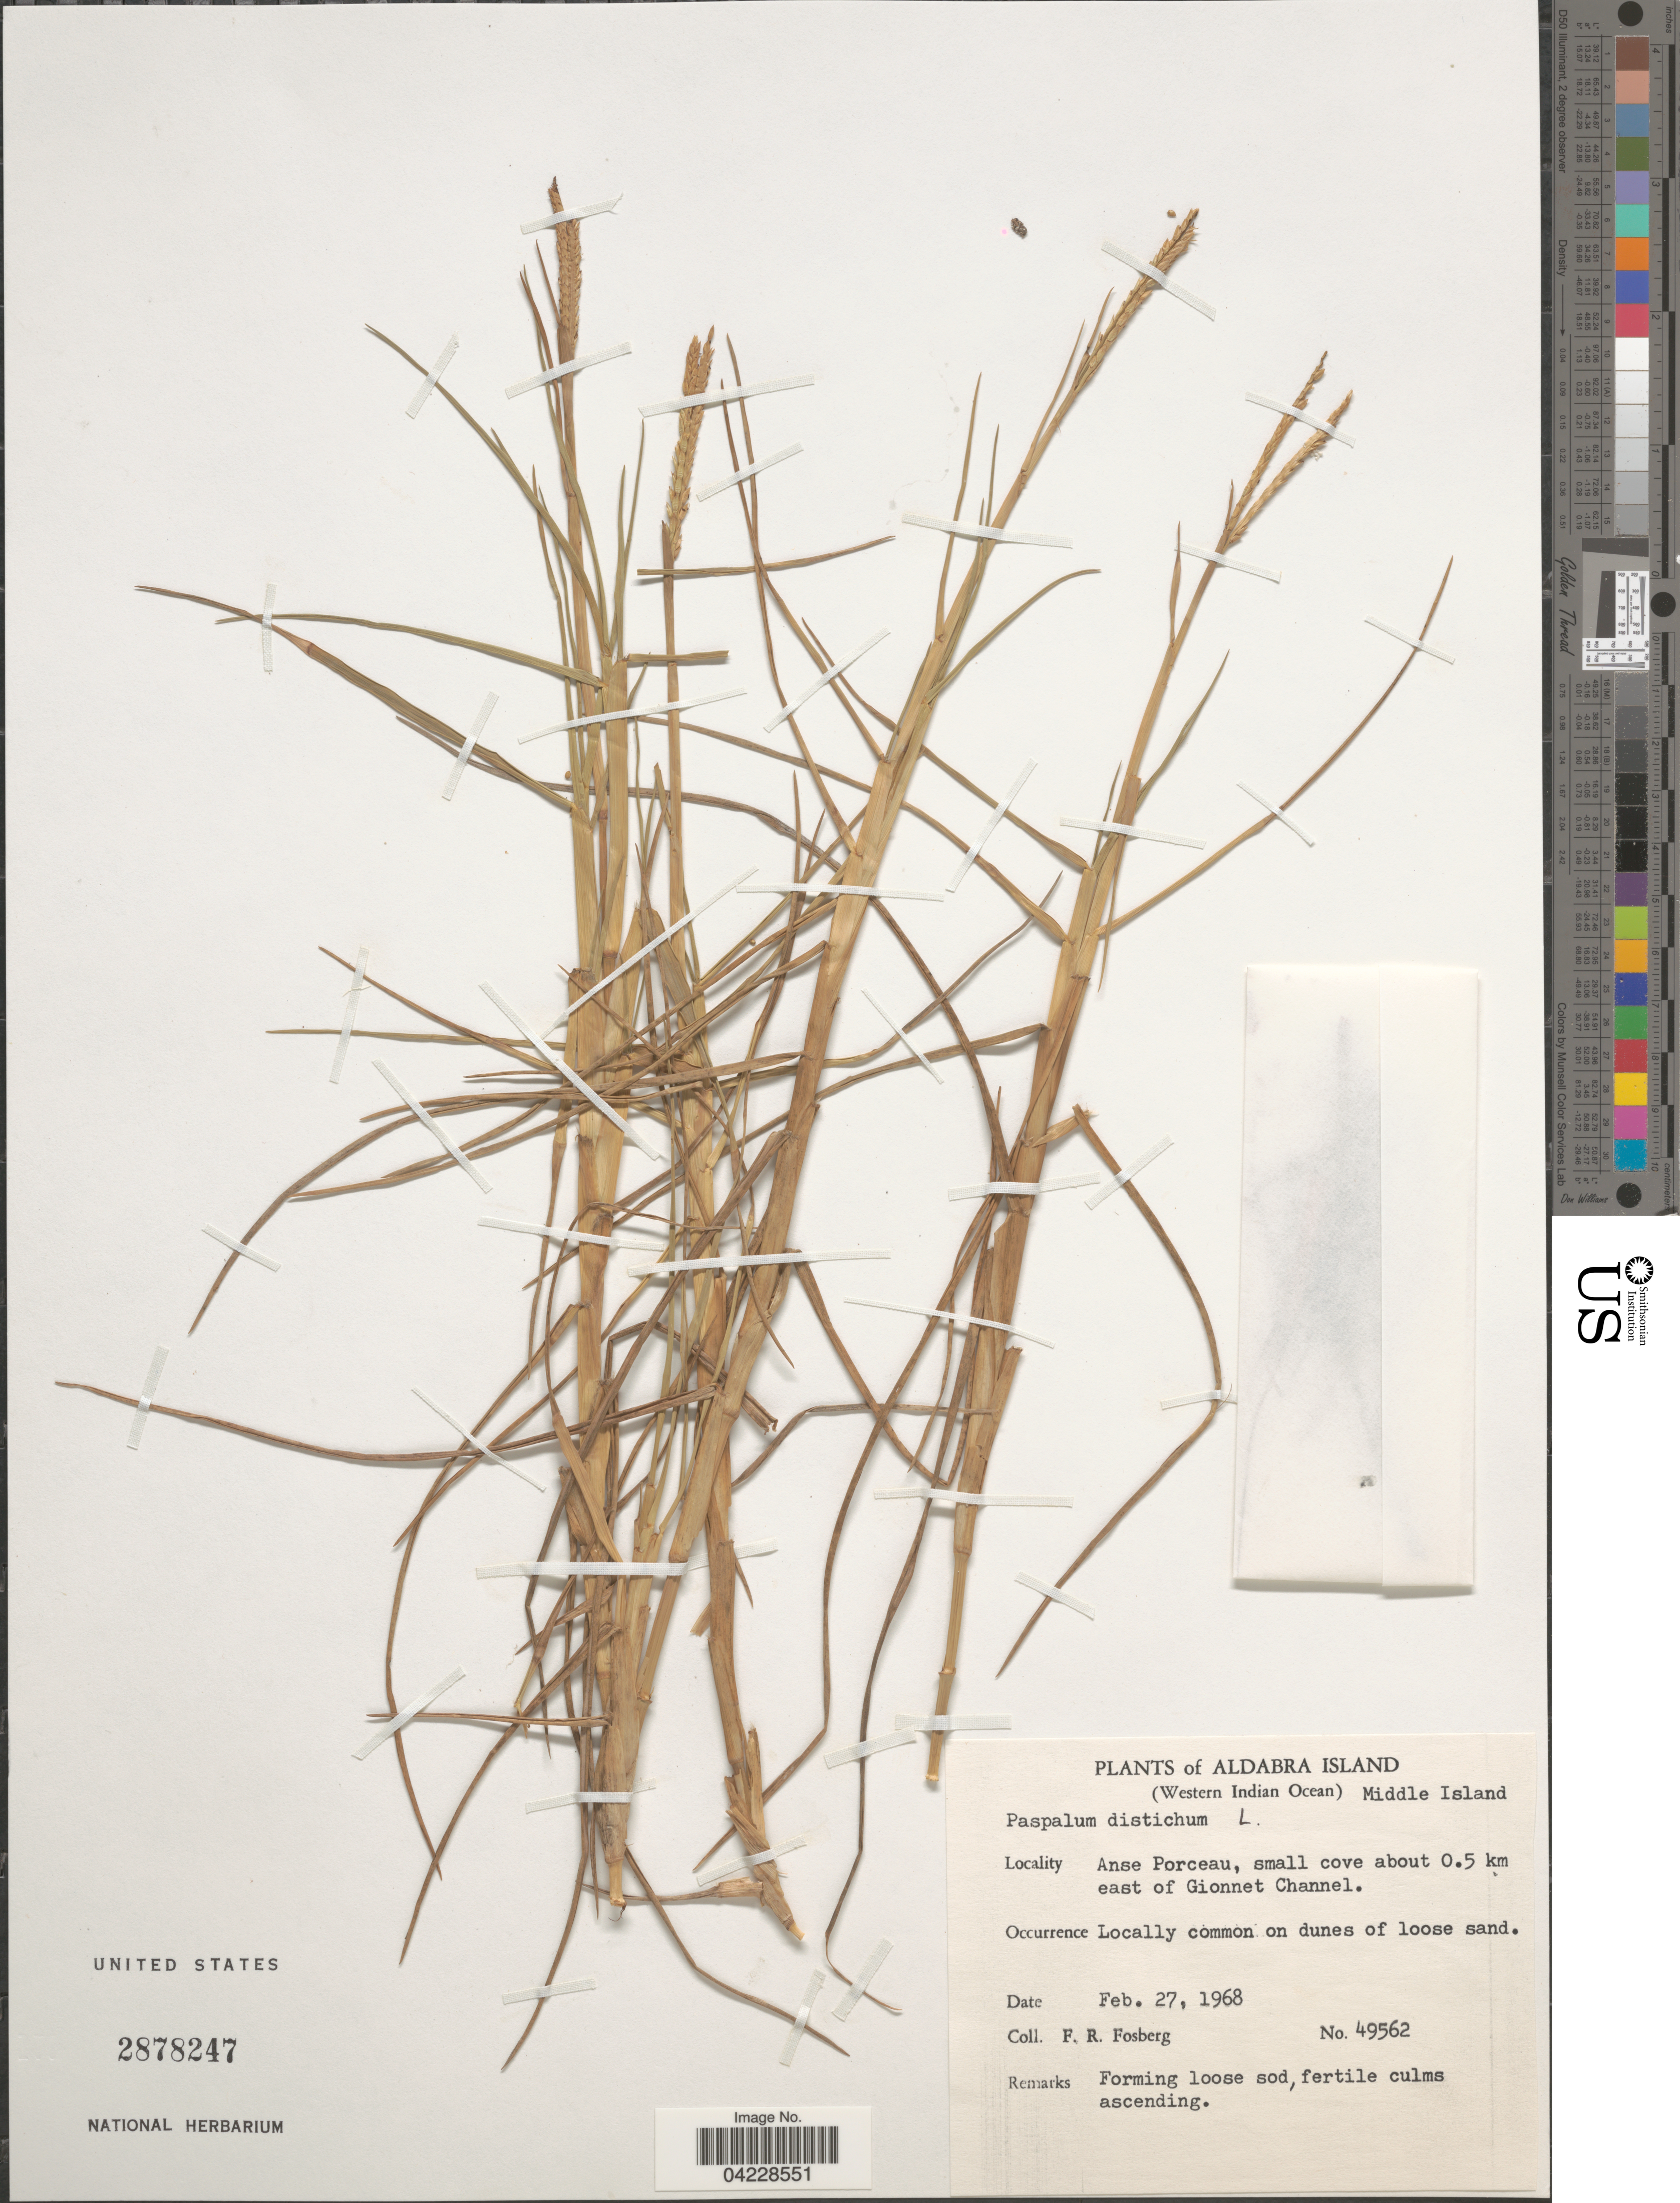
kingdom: Plantae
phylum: Tracheophyta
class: Liliopsida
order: Poales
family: Poaceae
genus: Paspalum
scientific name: Paspalum distichum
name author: L.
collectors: F. R. Fosberg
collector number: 49562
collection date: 1968-02-27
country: Seychelles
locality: Aldabra Island (Western Indian Ocean). Middle Island. Anse Porceau, small cove about 0.5 km east of Gionnet Channel.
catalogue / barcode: US 2878247